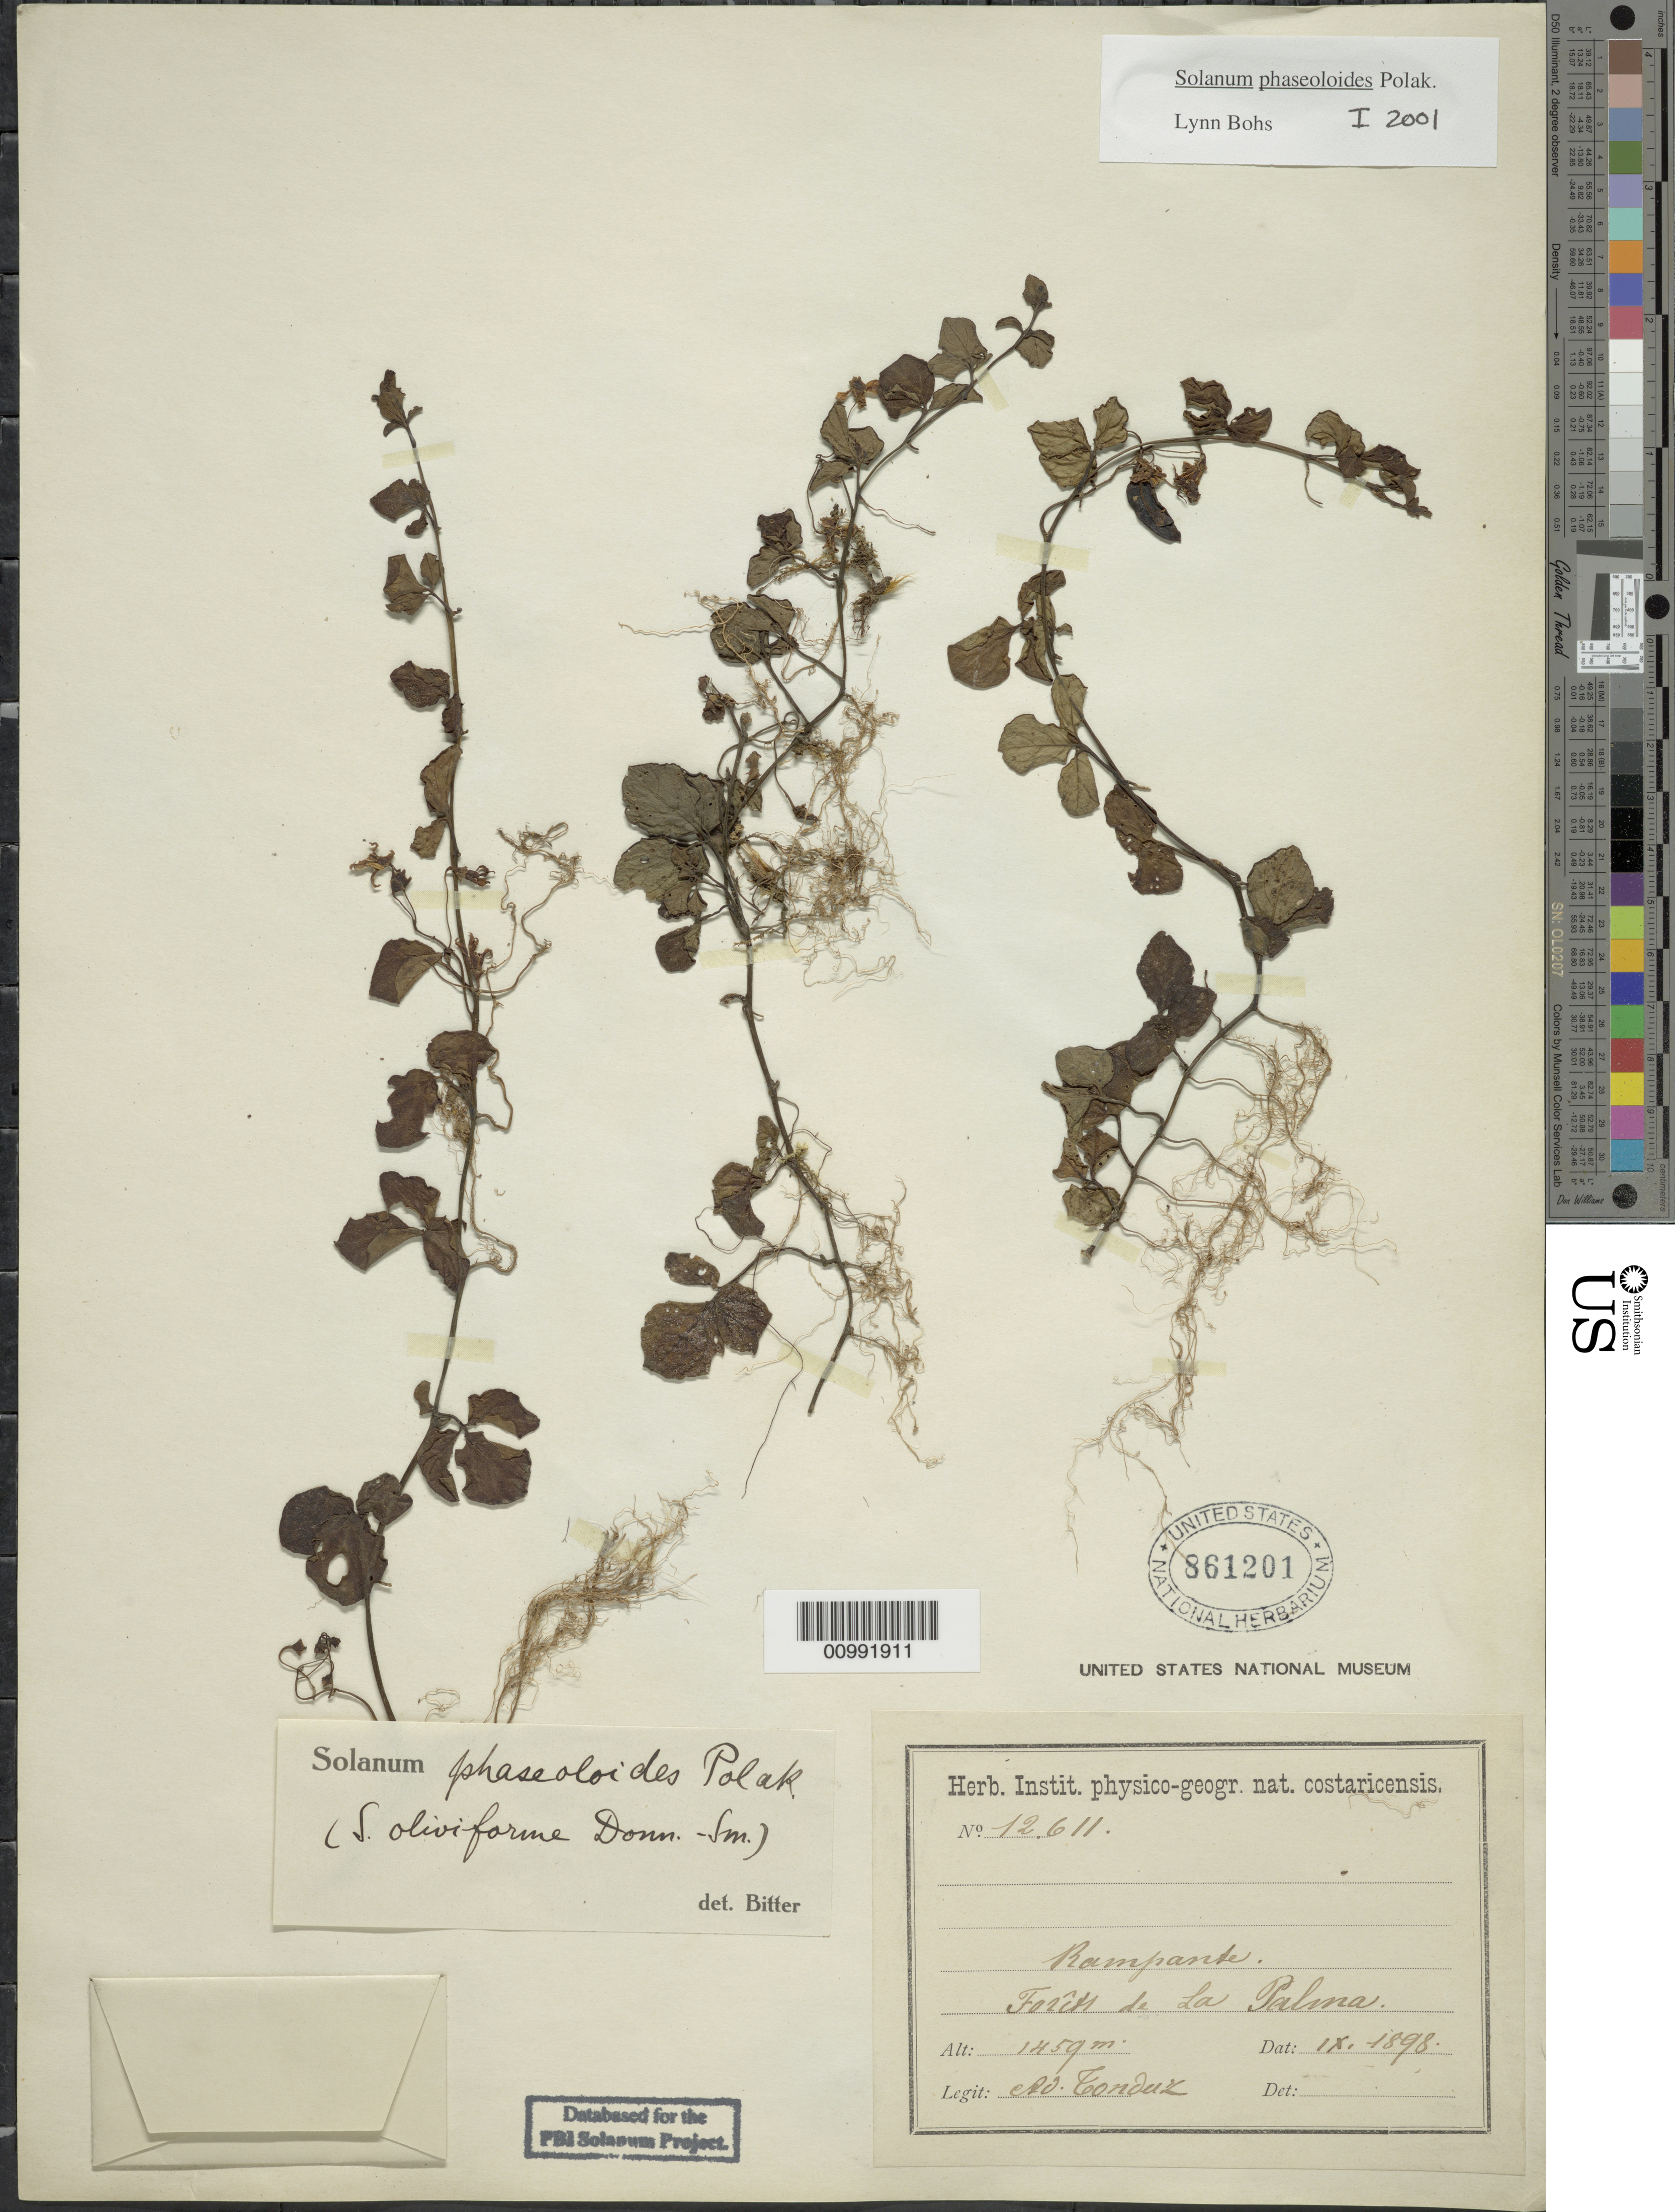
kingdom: Plantae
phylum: Tracheophyta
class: Magnoliopsida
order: Solanales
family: Solanaceae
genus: Solanum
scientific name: Solanum phaseoloides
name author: Pol.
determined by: Bohs, L. A.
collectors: A. Tonduz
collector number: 12611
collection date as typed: Sep 1898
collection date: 1898-09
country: Costa Rica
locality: Forets de La Palma.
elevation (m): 1459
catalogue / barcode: US 861201